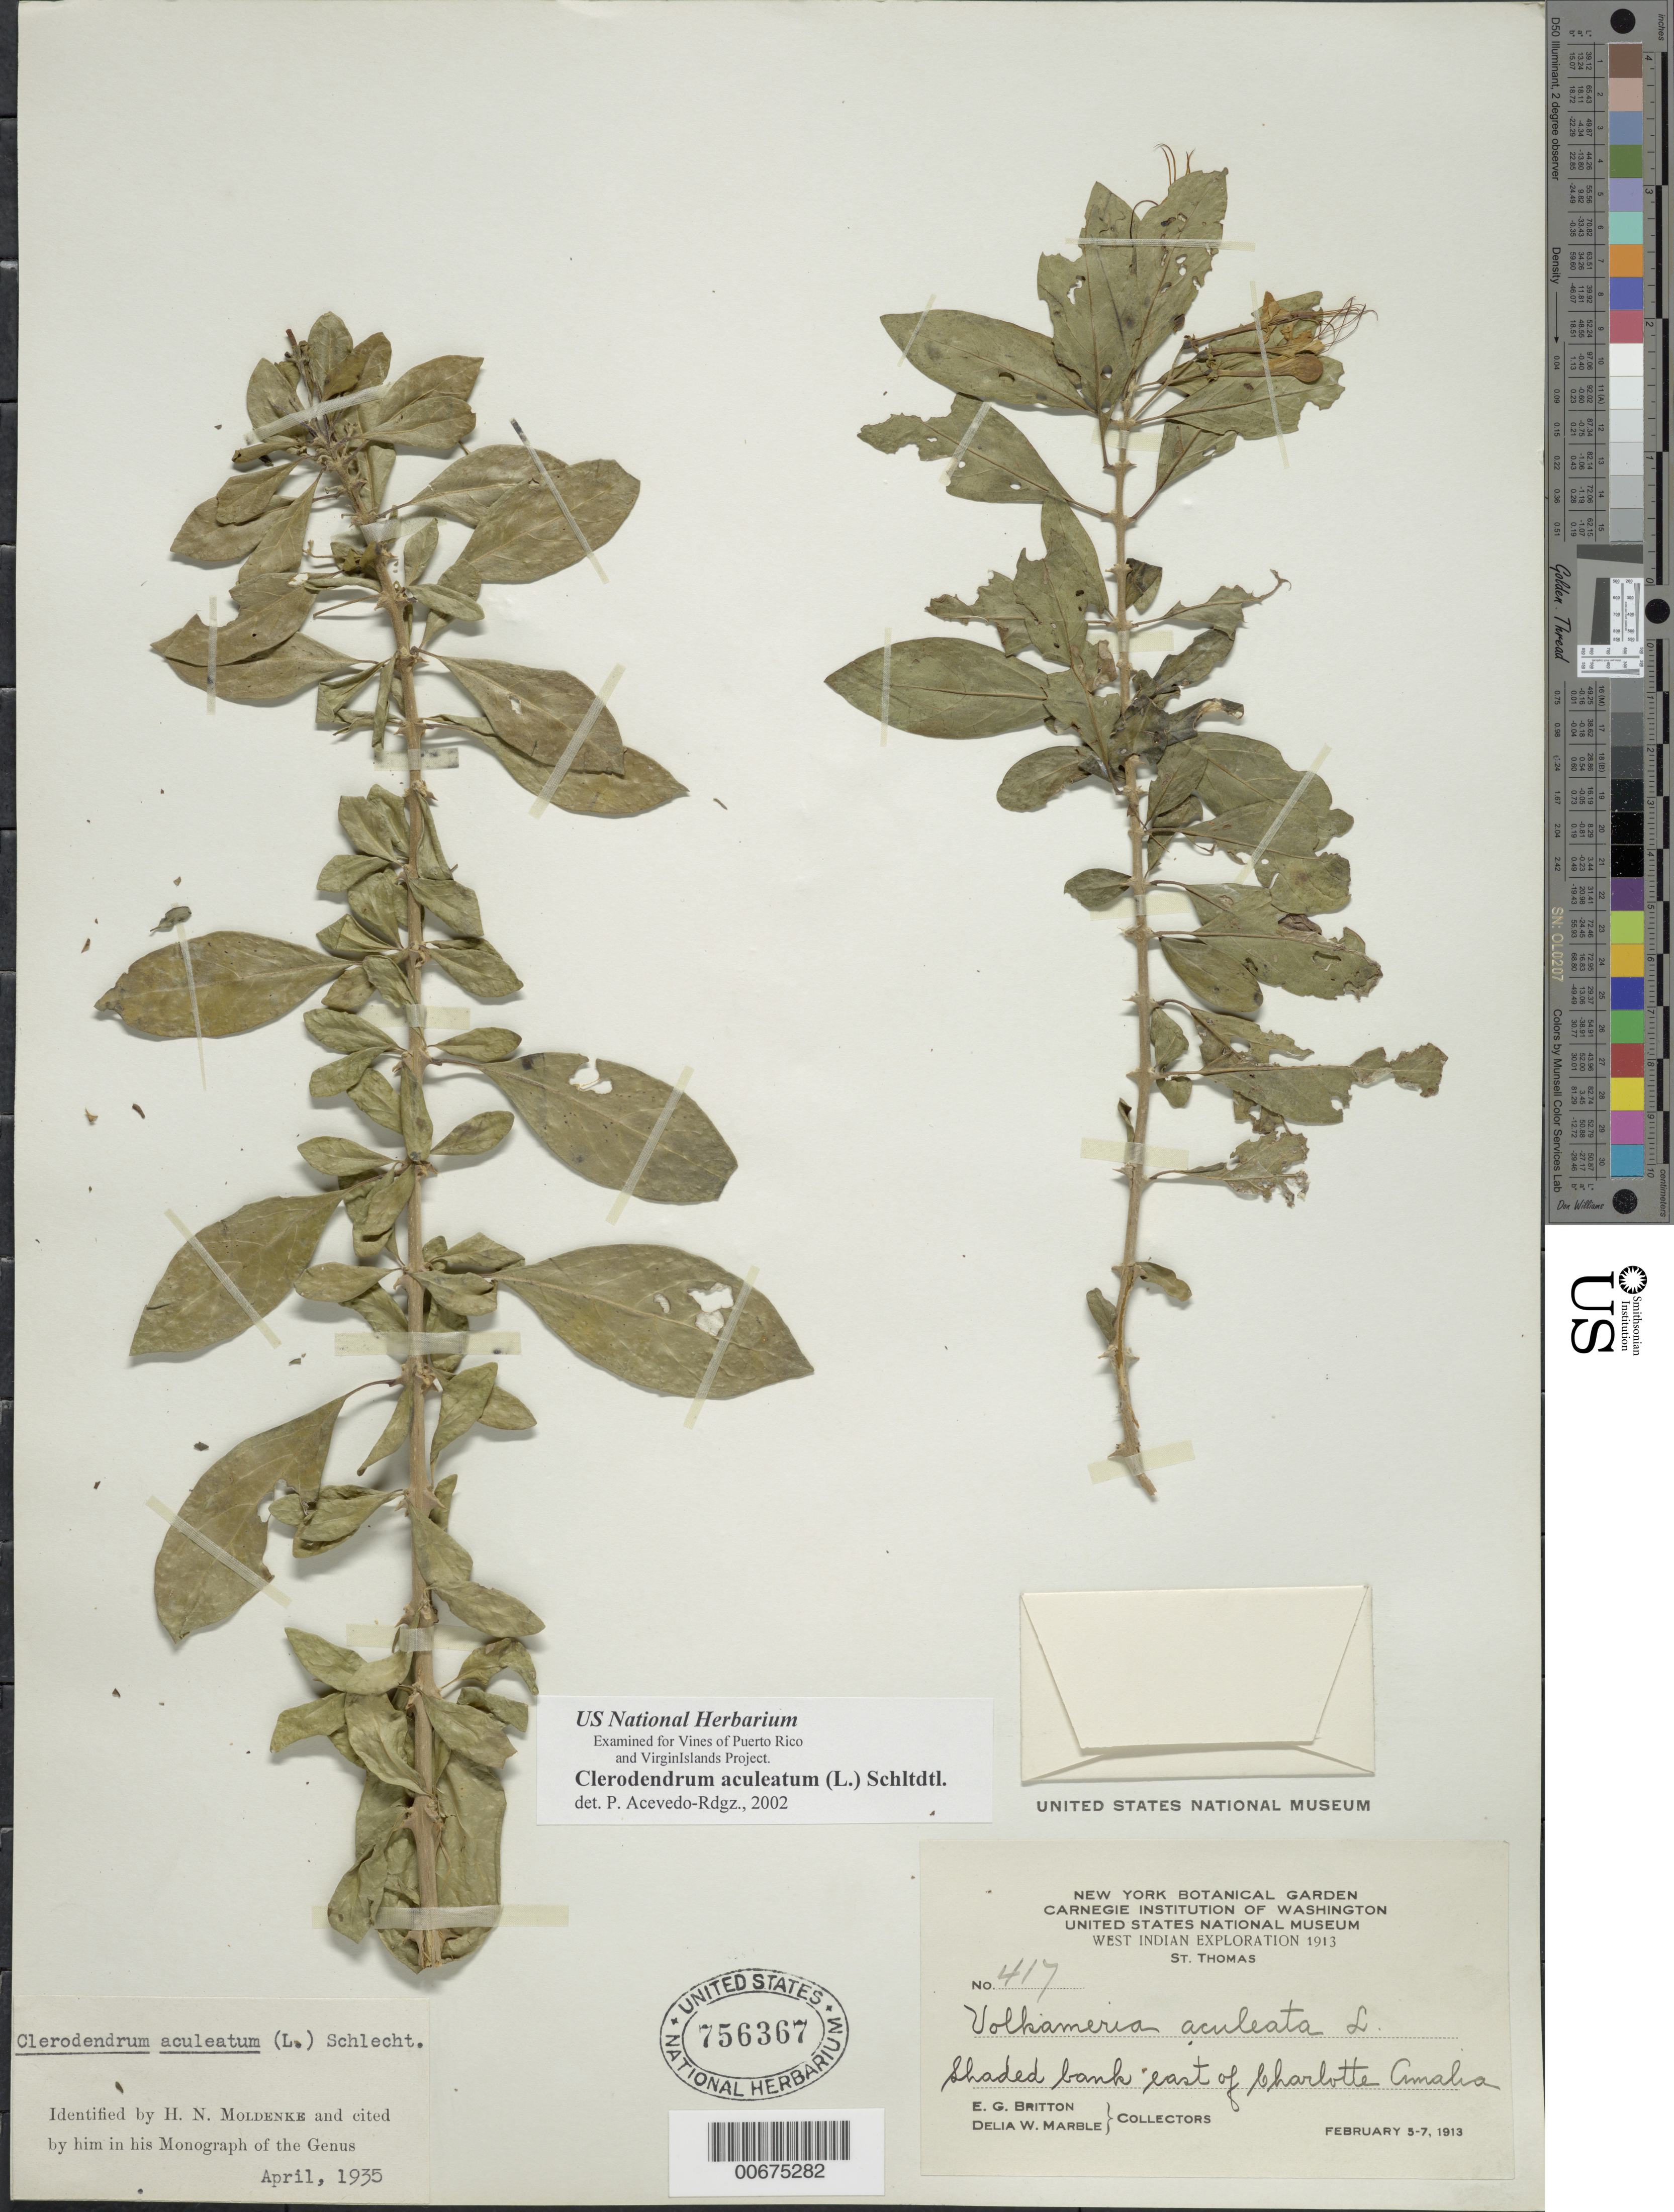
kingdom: Plantae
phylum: Tracheophyta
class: Magnoliopsida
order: Lamiales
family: Lamiaceae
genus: Clerodendrum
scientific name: Clerodendrum aculeatum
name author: (L.) Schltdl.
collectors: E. G. Britton & D. W. Marble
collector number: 417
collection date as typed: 05 Feb 1913 to 07 Feb 1913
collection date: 1913-02-05/1913-02-07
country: U.S. Virgin Islands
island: St. Thomas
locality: St. Thomas; E. of Charlotte Amalie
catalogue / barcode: US 756367